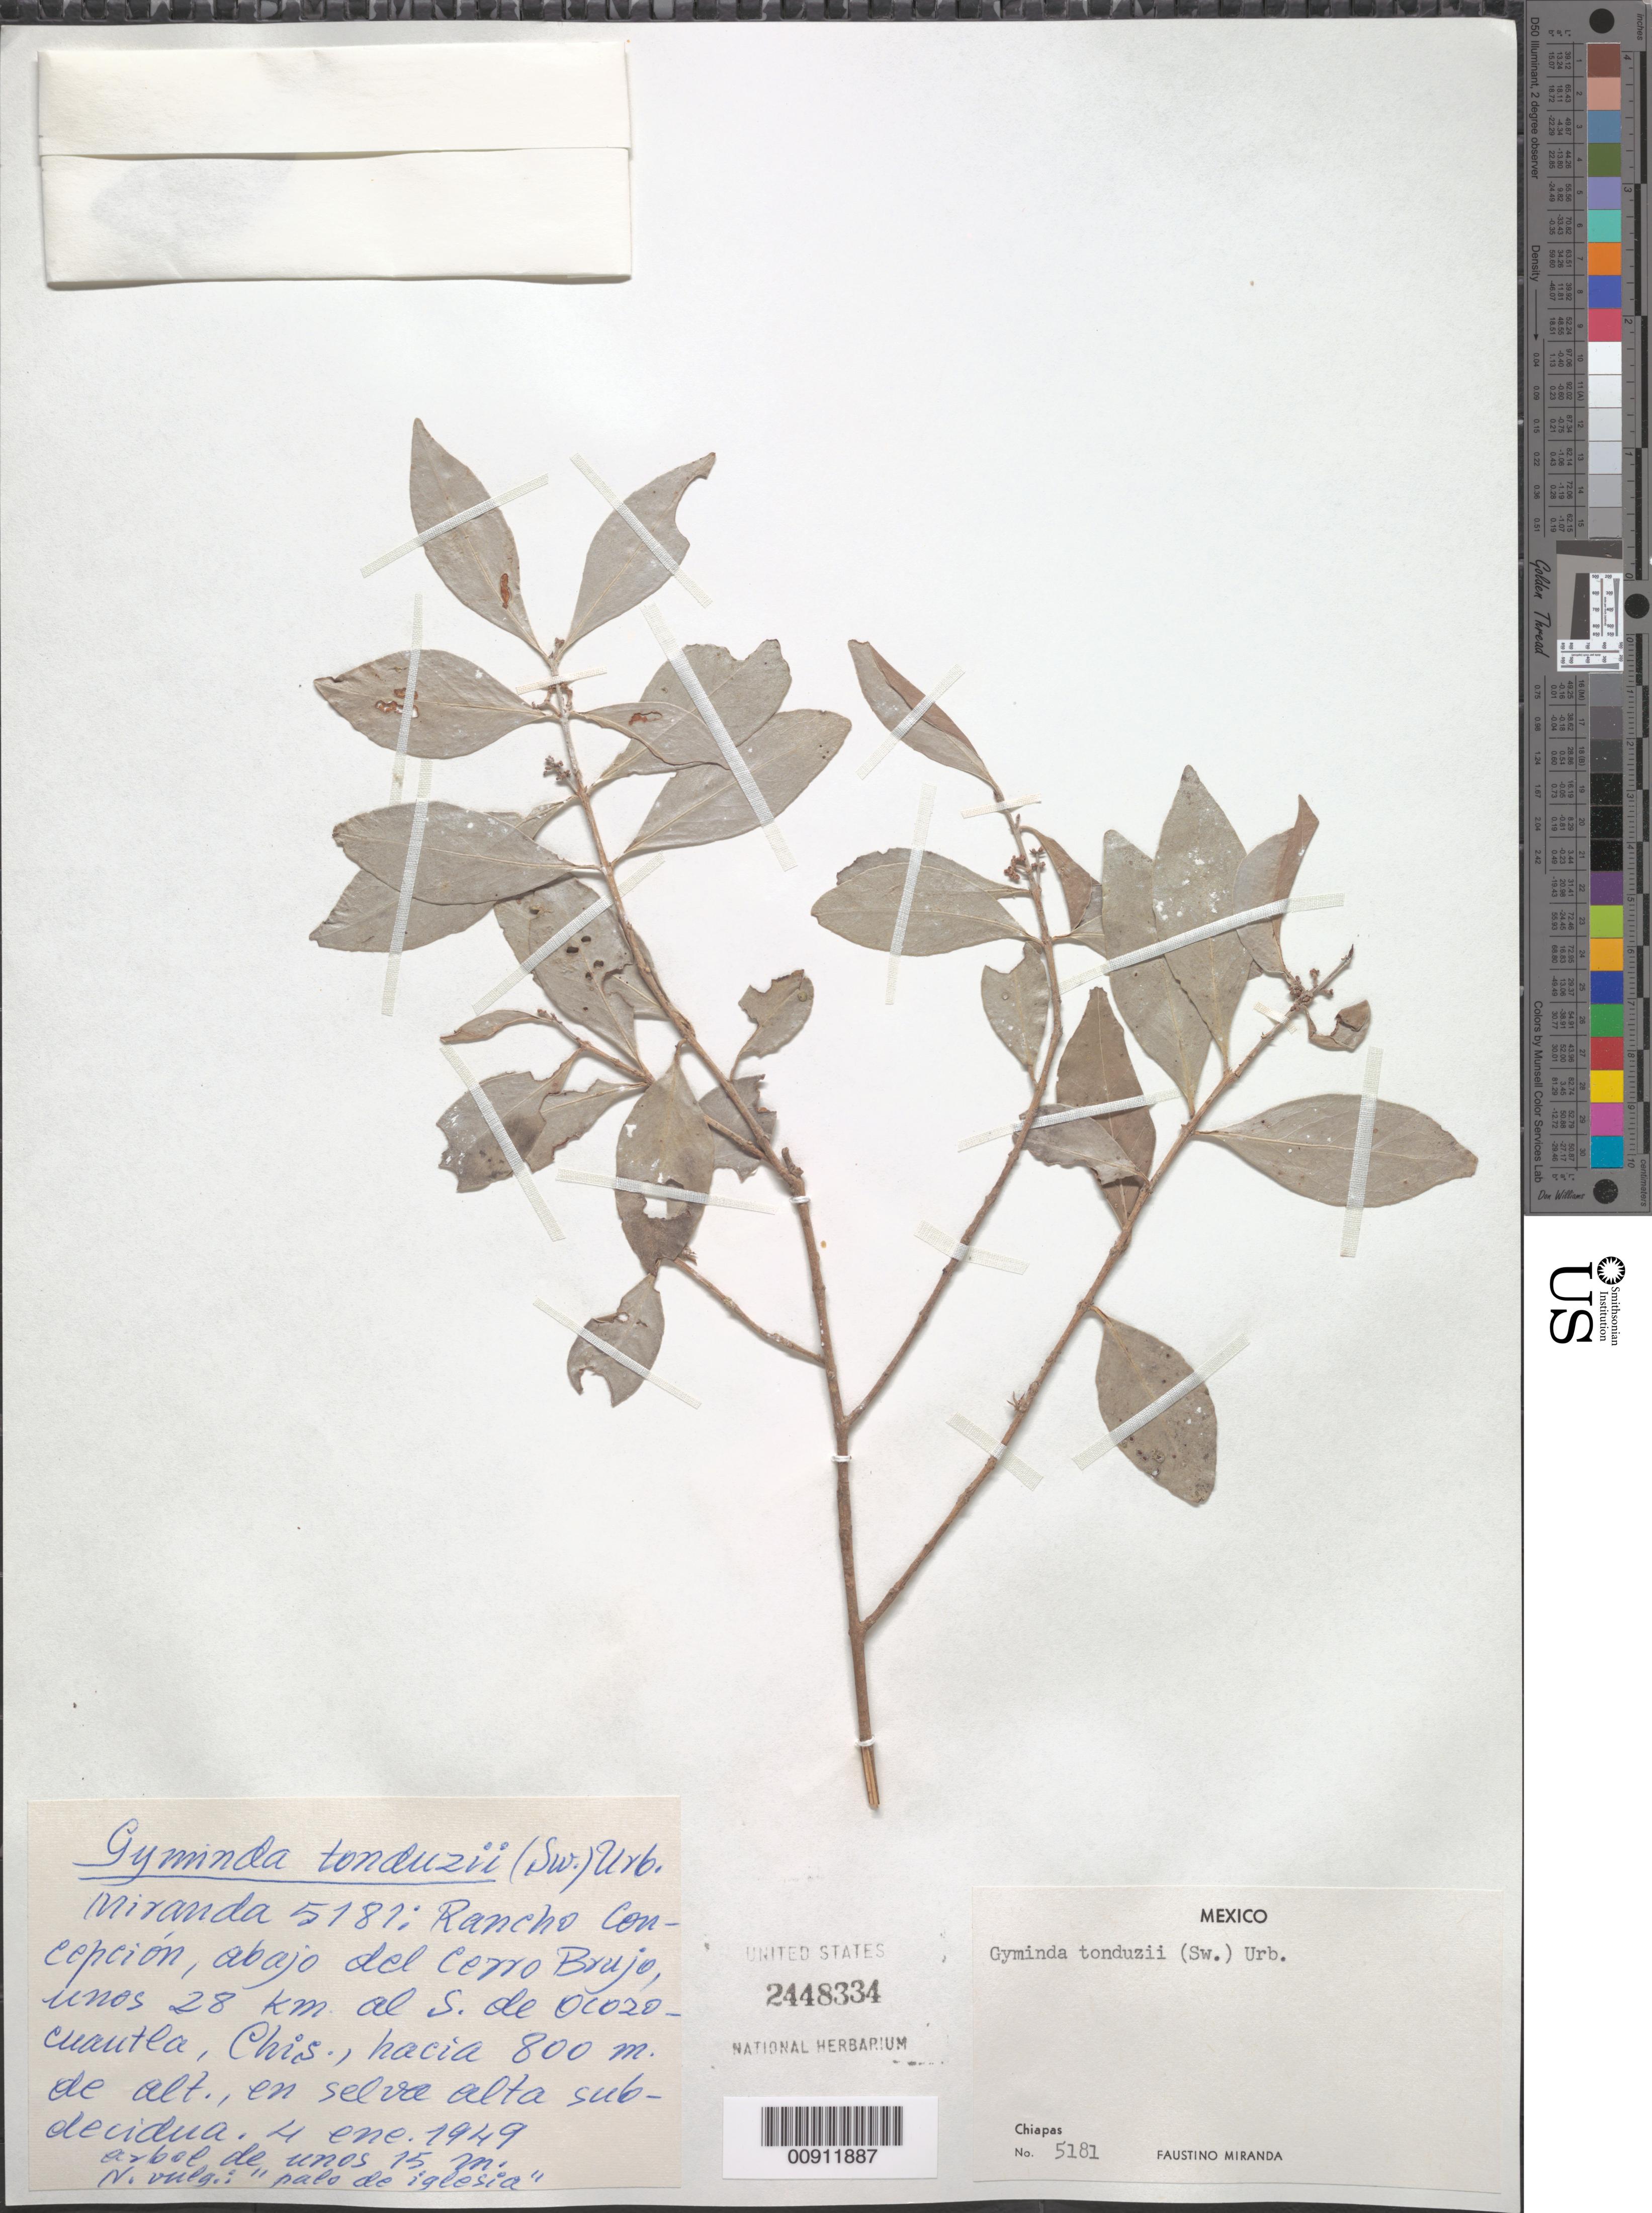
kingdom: Plantae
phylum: Tracheophyta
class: Magnoliopsida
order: Celastrales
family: Celastraceae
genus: Crossopetalum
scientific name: Crossopetalum tonduzii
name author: (Loes.) Lundell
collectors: Miranda G., F.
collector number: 5181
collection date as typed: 04 Jan 1949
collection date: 1949-01-04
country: Mexico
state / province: Chiapas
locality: Rancho Concepción, abajo del Cerro Brujo, unos 28 km. al S. de Ocozocuzutla, Chiapas.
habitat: En selva alta subdecidua.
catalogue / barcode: US 2448334